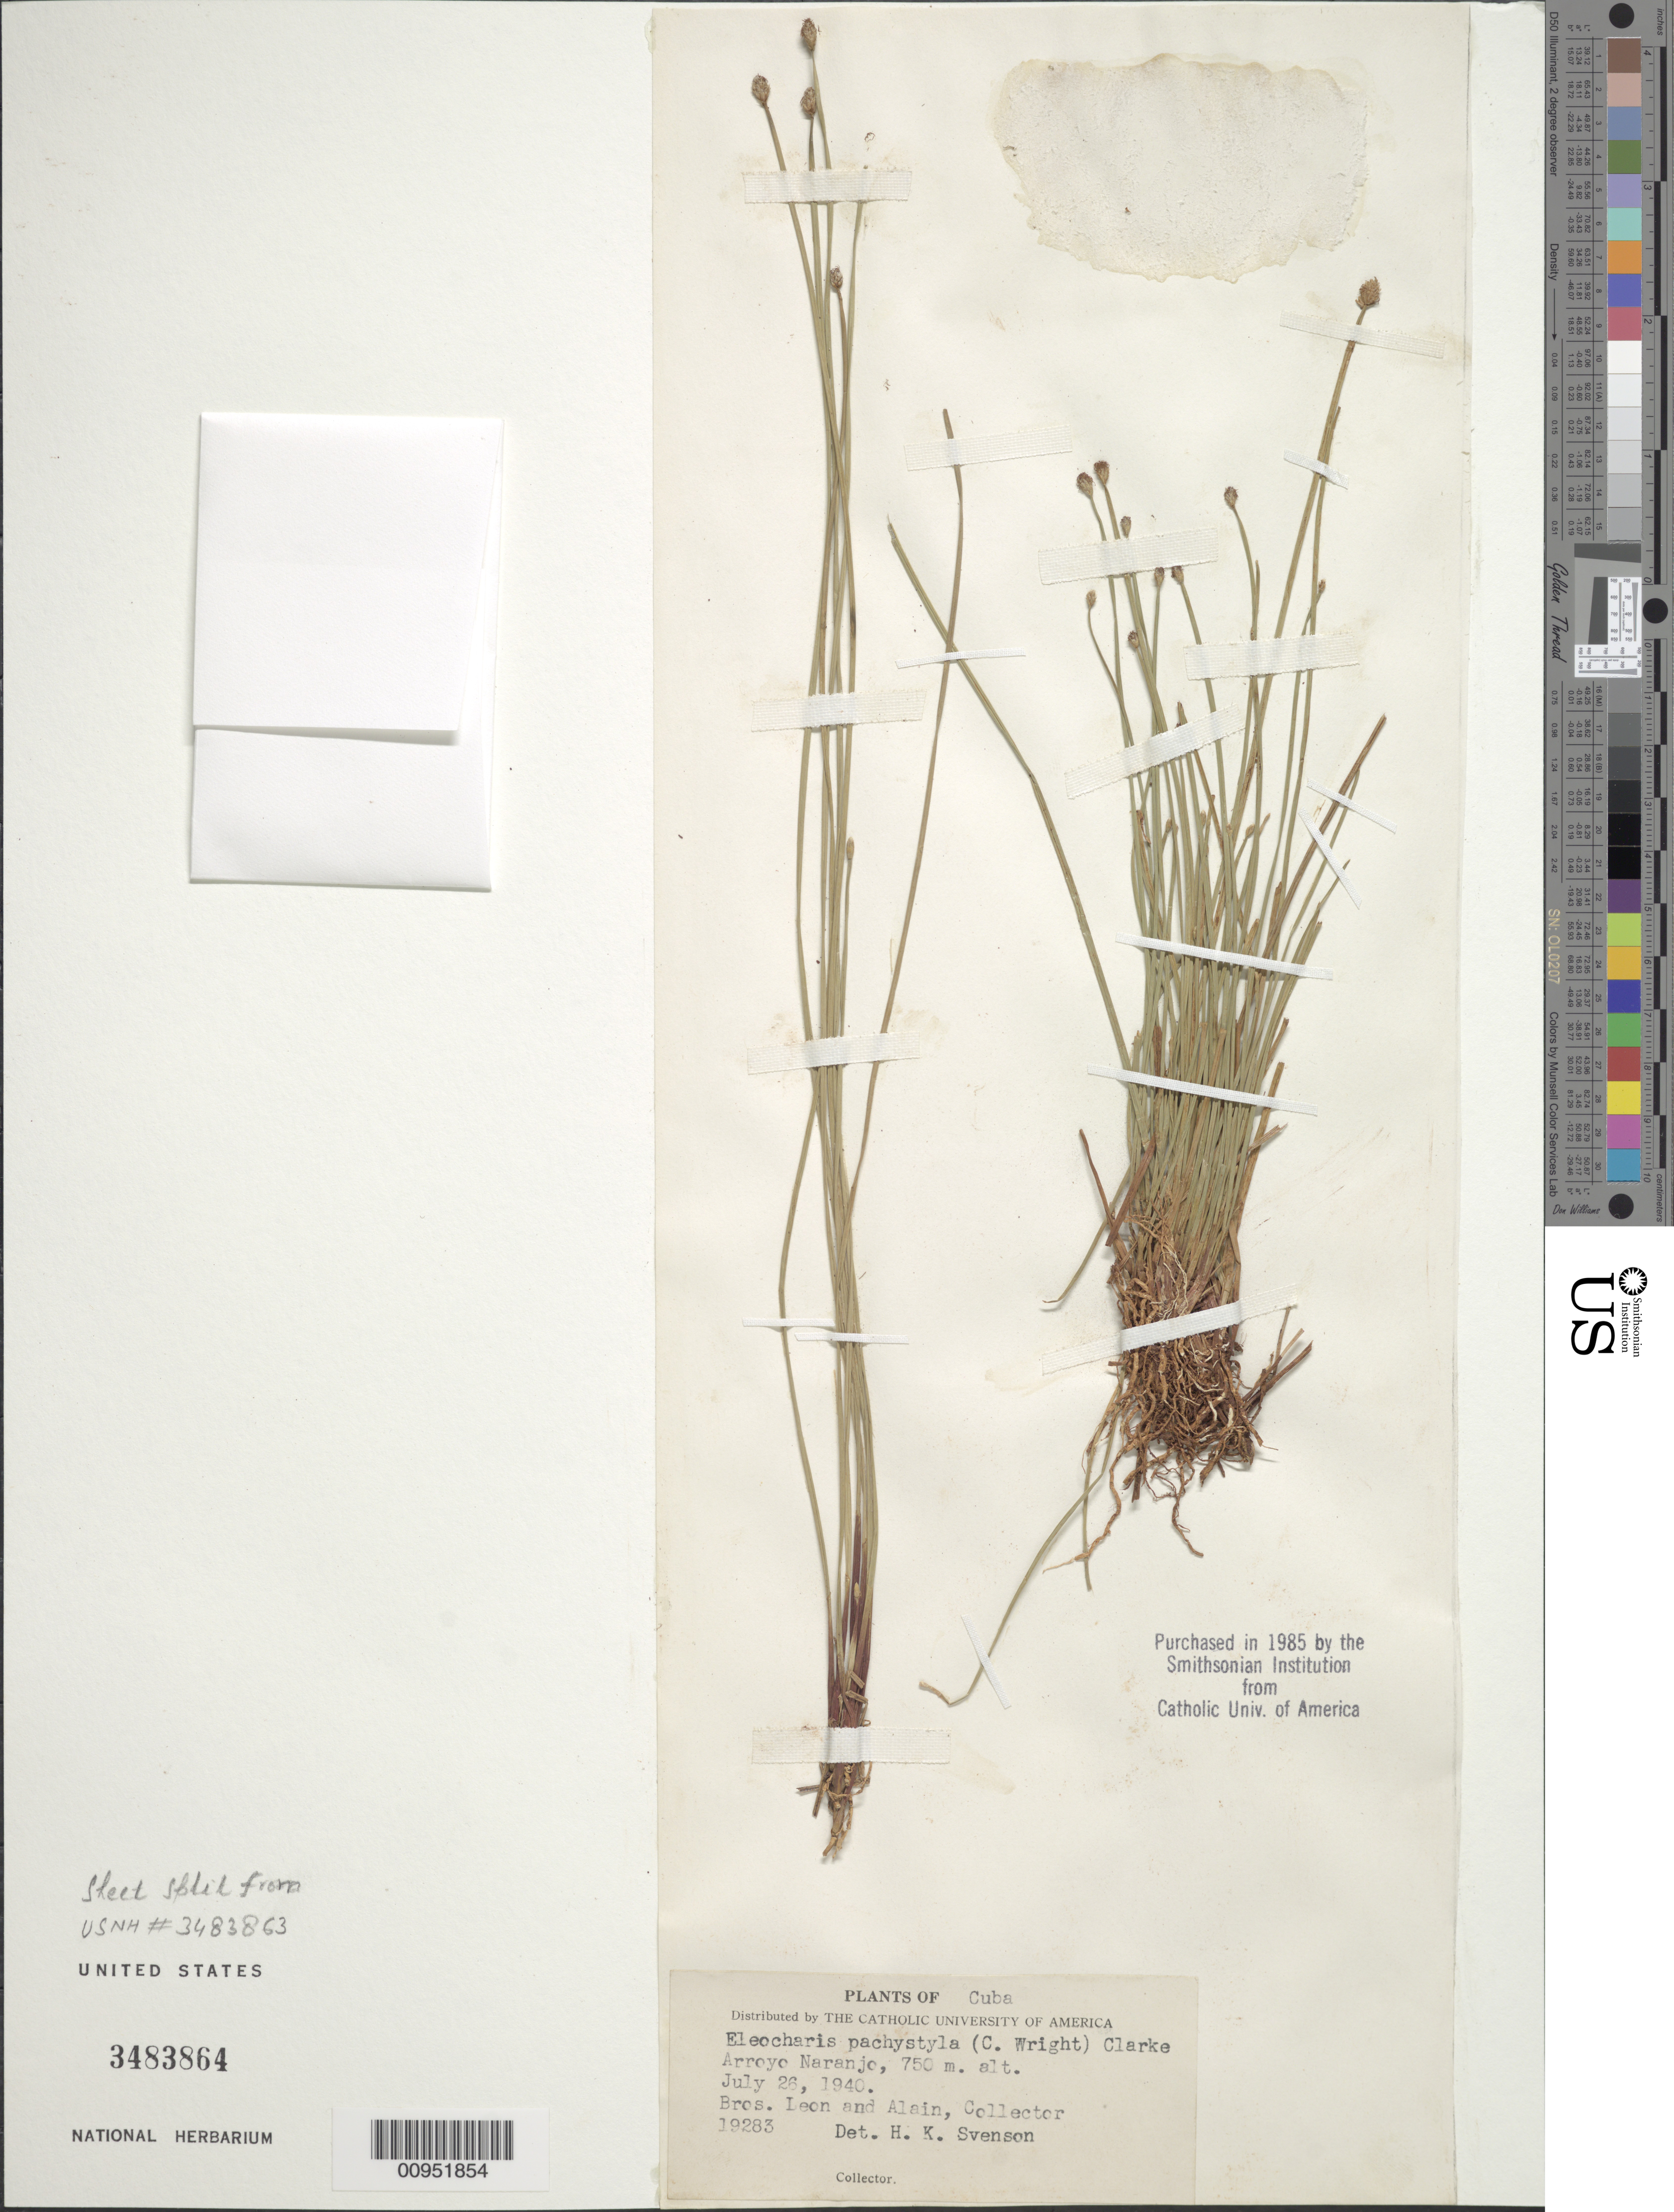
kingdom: Plantae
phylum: Tracheophyta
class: Liliopsida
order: Poales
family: Cyperaceae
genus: Eleocharis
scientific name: Eleocharis pachystyla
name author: (C. Wright) C.B. Clarke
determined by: Svenson, H. K.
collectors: Bro. León & A. H. Liogier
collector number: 19283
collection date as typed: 26 Jul 1940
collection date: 1940-07-26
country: Cuba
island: Cuba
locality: Arroyo Naranjo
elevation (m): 750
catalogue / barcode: US 3483864